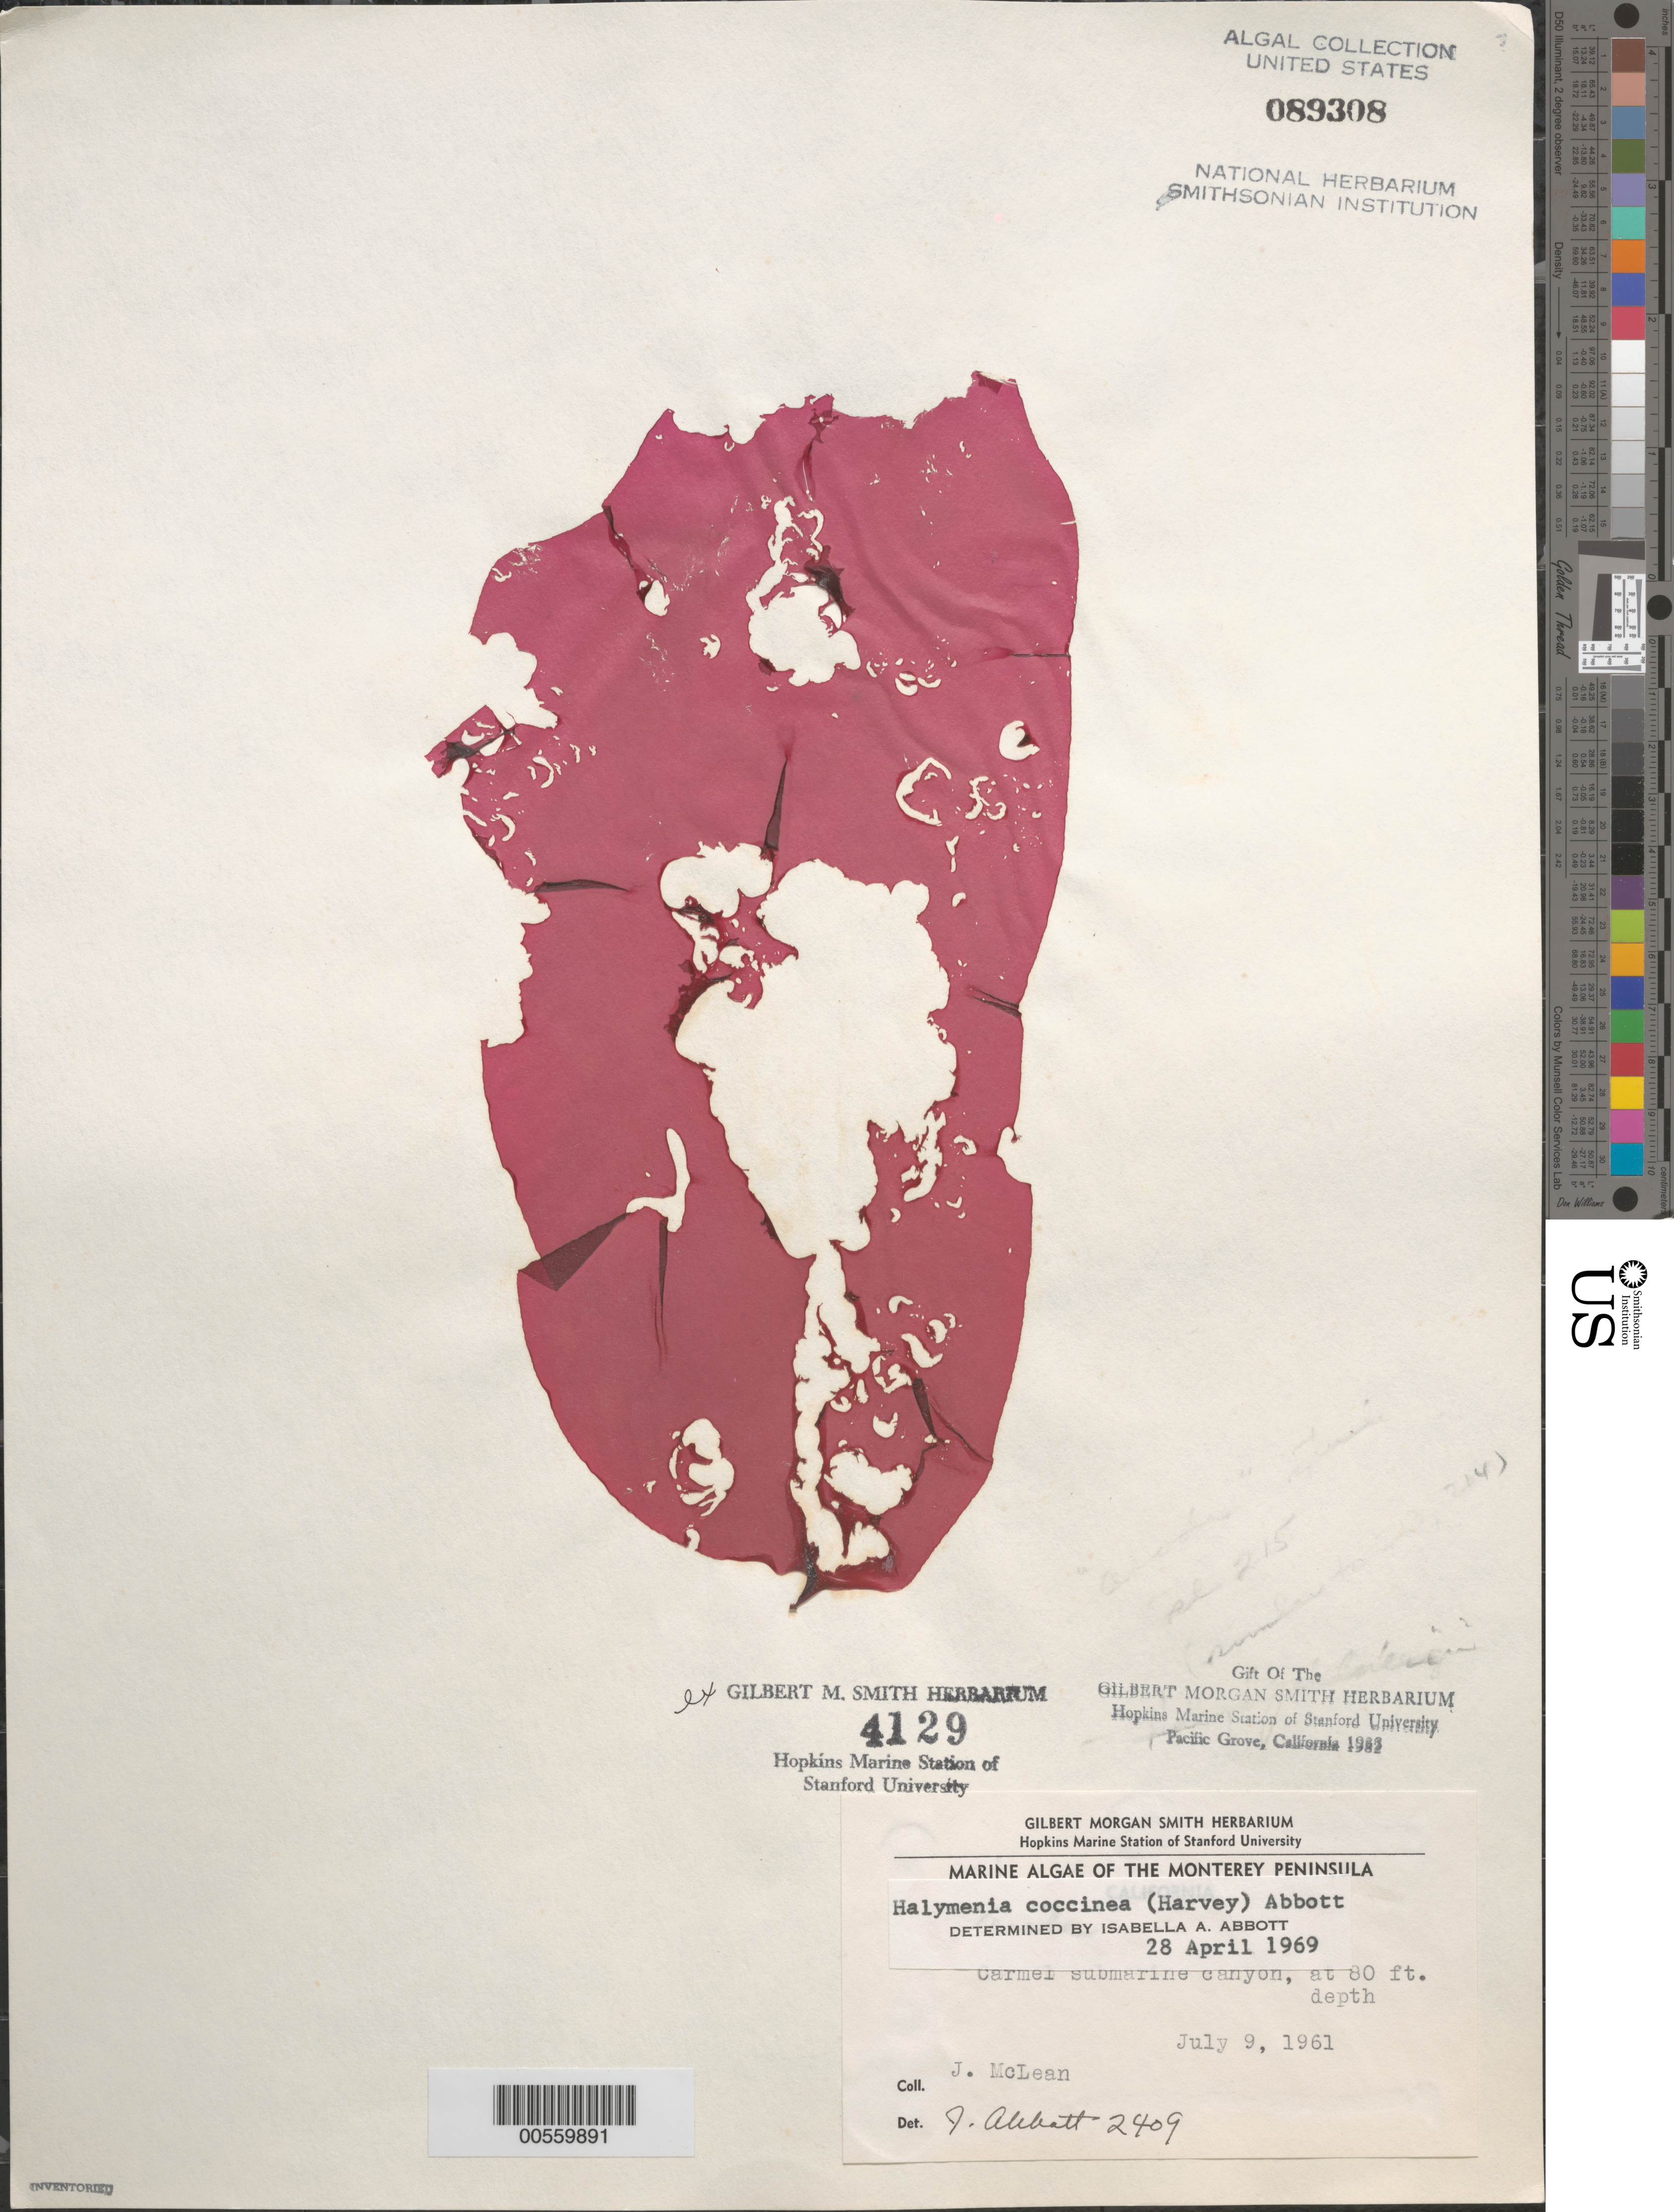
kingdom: Plantae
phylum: Rhodophyta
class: Florideophyceae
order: Gigartinales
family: Dumontiaceae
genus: Weeksia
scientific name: Weeksia coccinea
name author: (Harv.) S.C. Lindstrom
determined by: Algae name updating Project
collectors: J. McLean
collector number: IAA 2409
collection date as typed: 09 Jul 1961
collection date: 1961-07-09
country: United States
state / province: California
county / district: Monterey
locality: Carmel Submarine Canyon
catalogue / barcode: US 89308